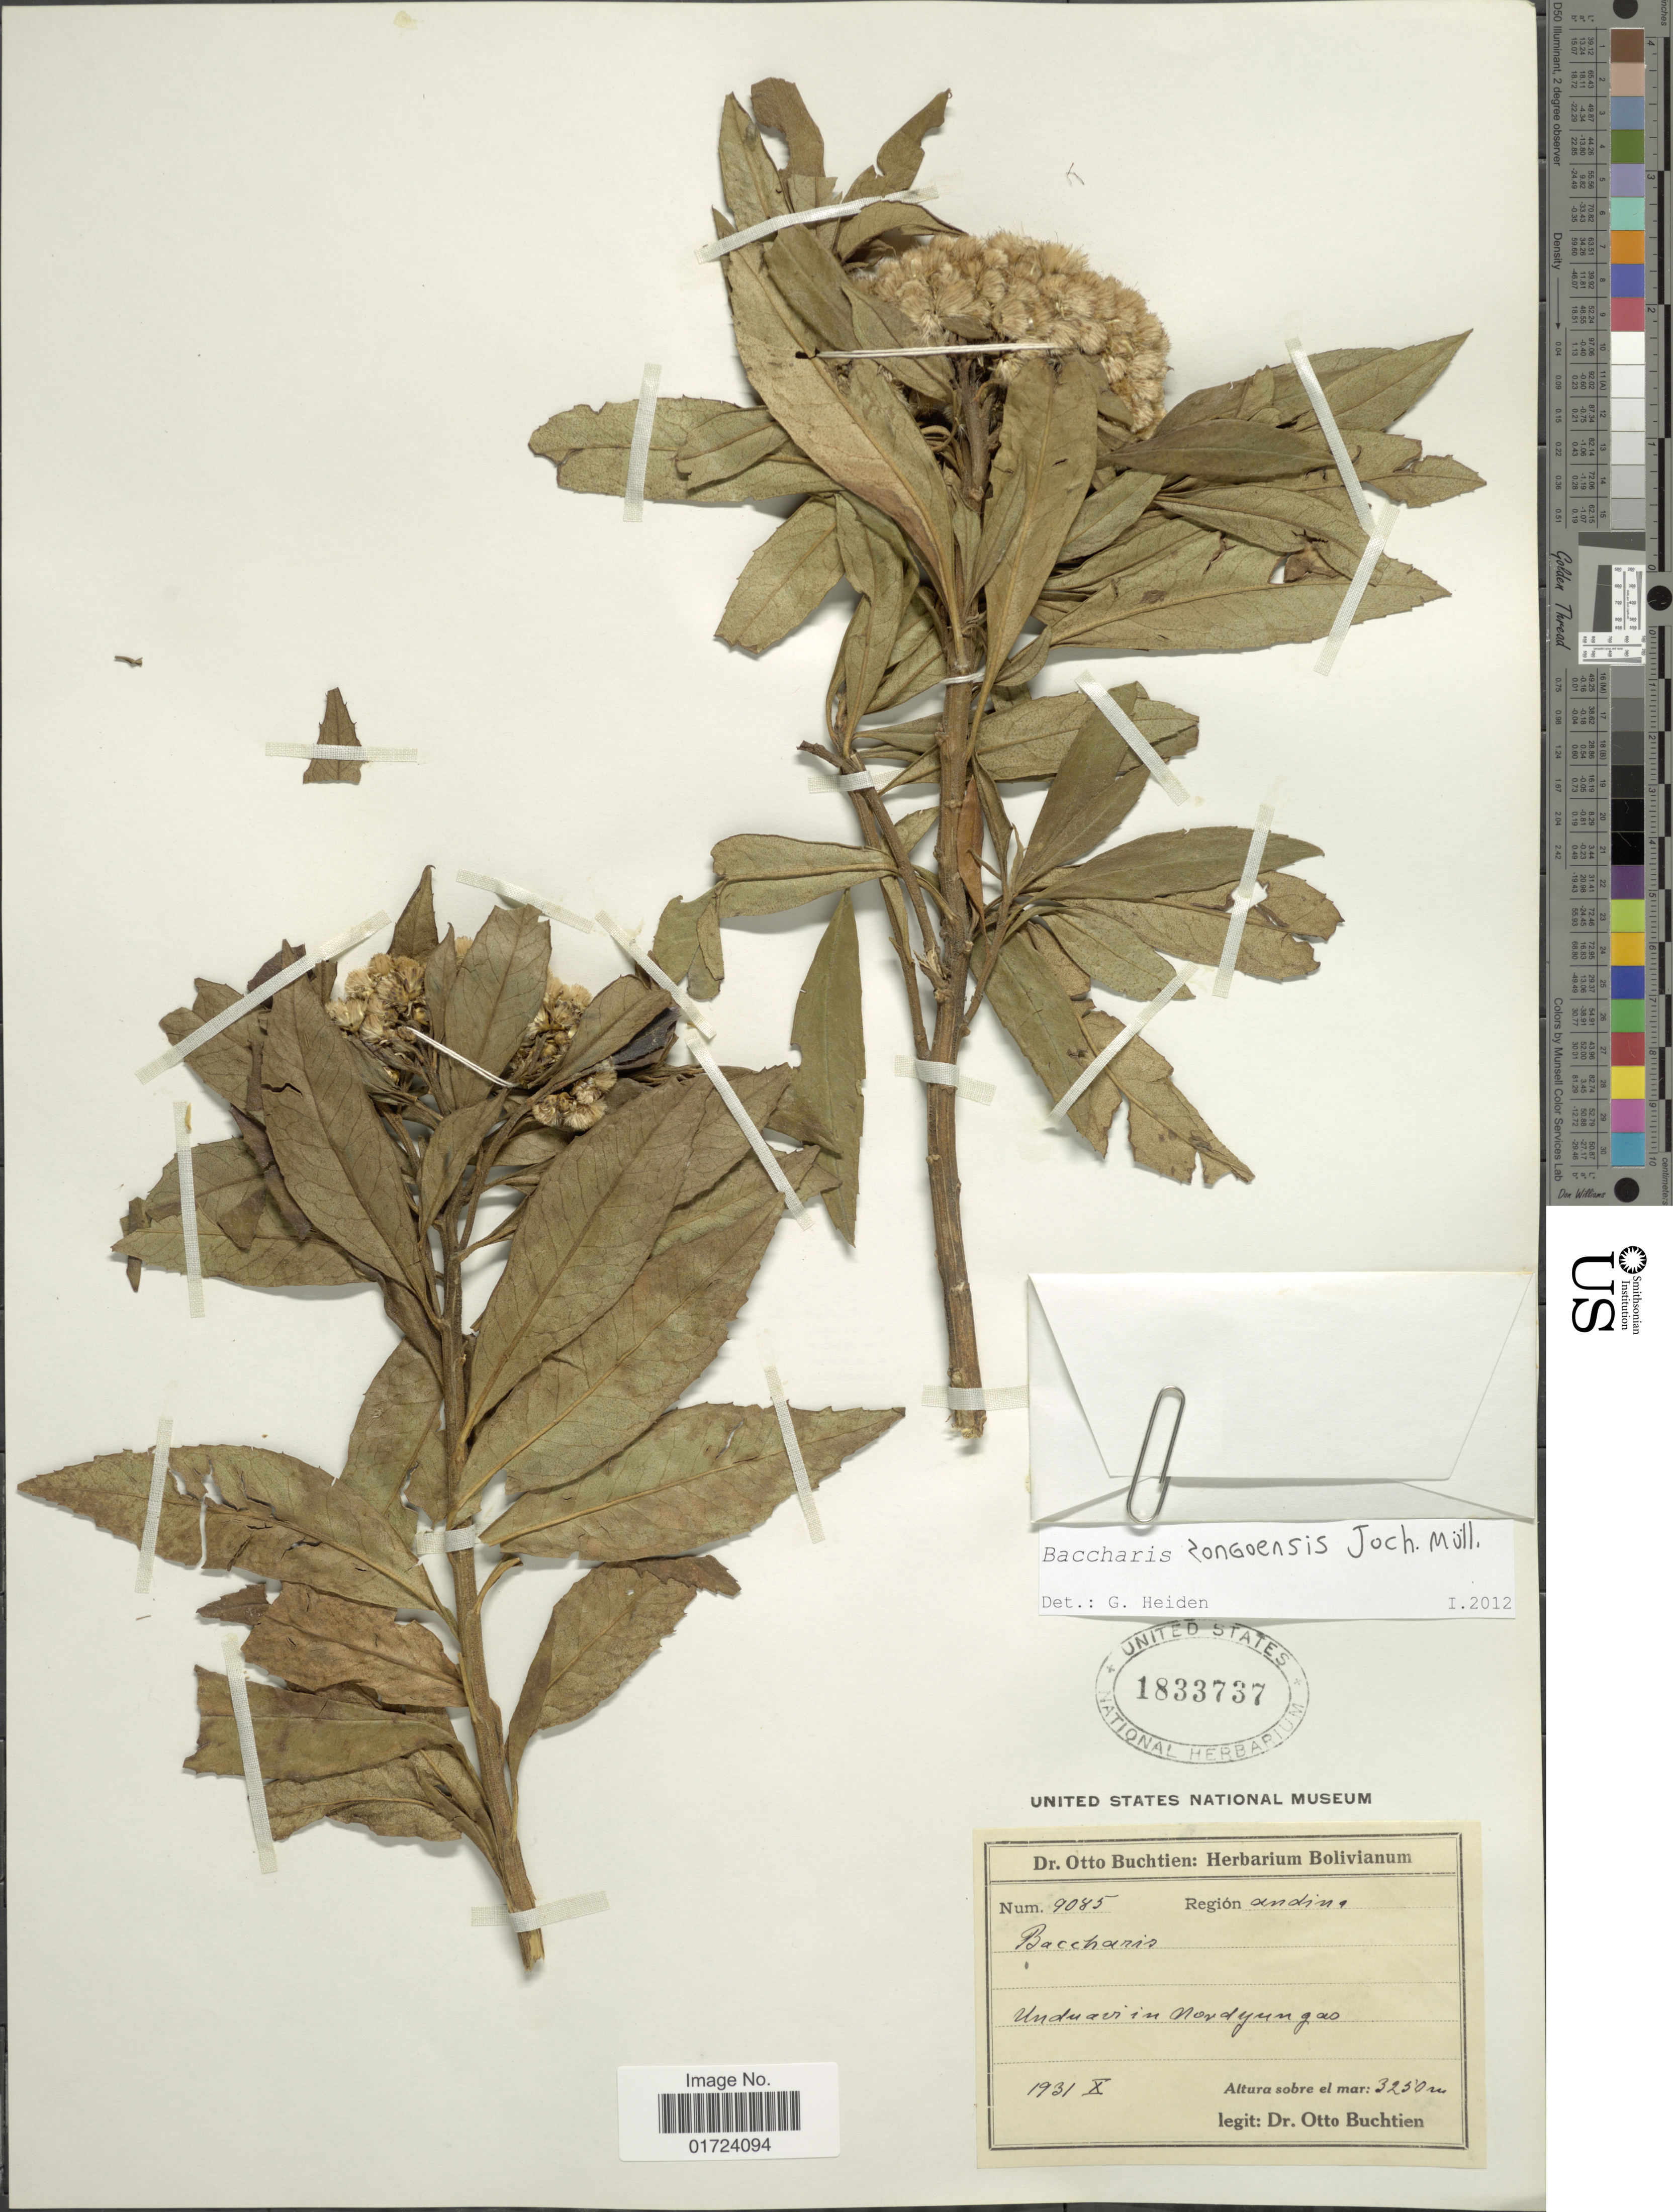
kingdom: Plantae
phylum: Tracheophyta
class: Magnoliopsida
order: Asterales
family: Asteraceae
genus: Baccharis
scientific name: Baccharis zongoensis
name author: Joch. Müll.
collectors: O. Buchtien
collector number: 9085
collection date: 1931-10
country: Bolivia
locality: Unduavi in Noryungas. Region andina.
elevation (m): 3250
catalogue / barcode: US 1833737